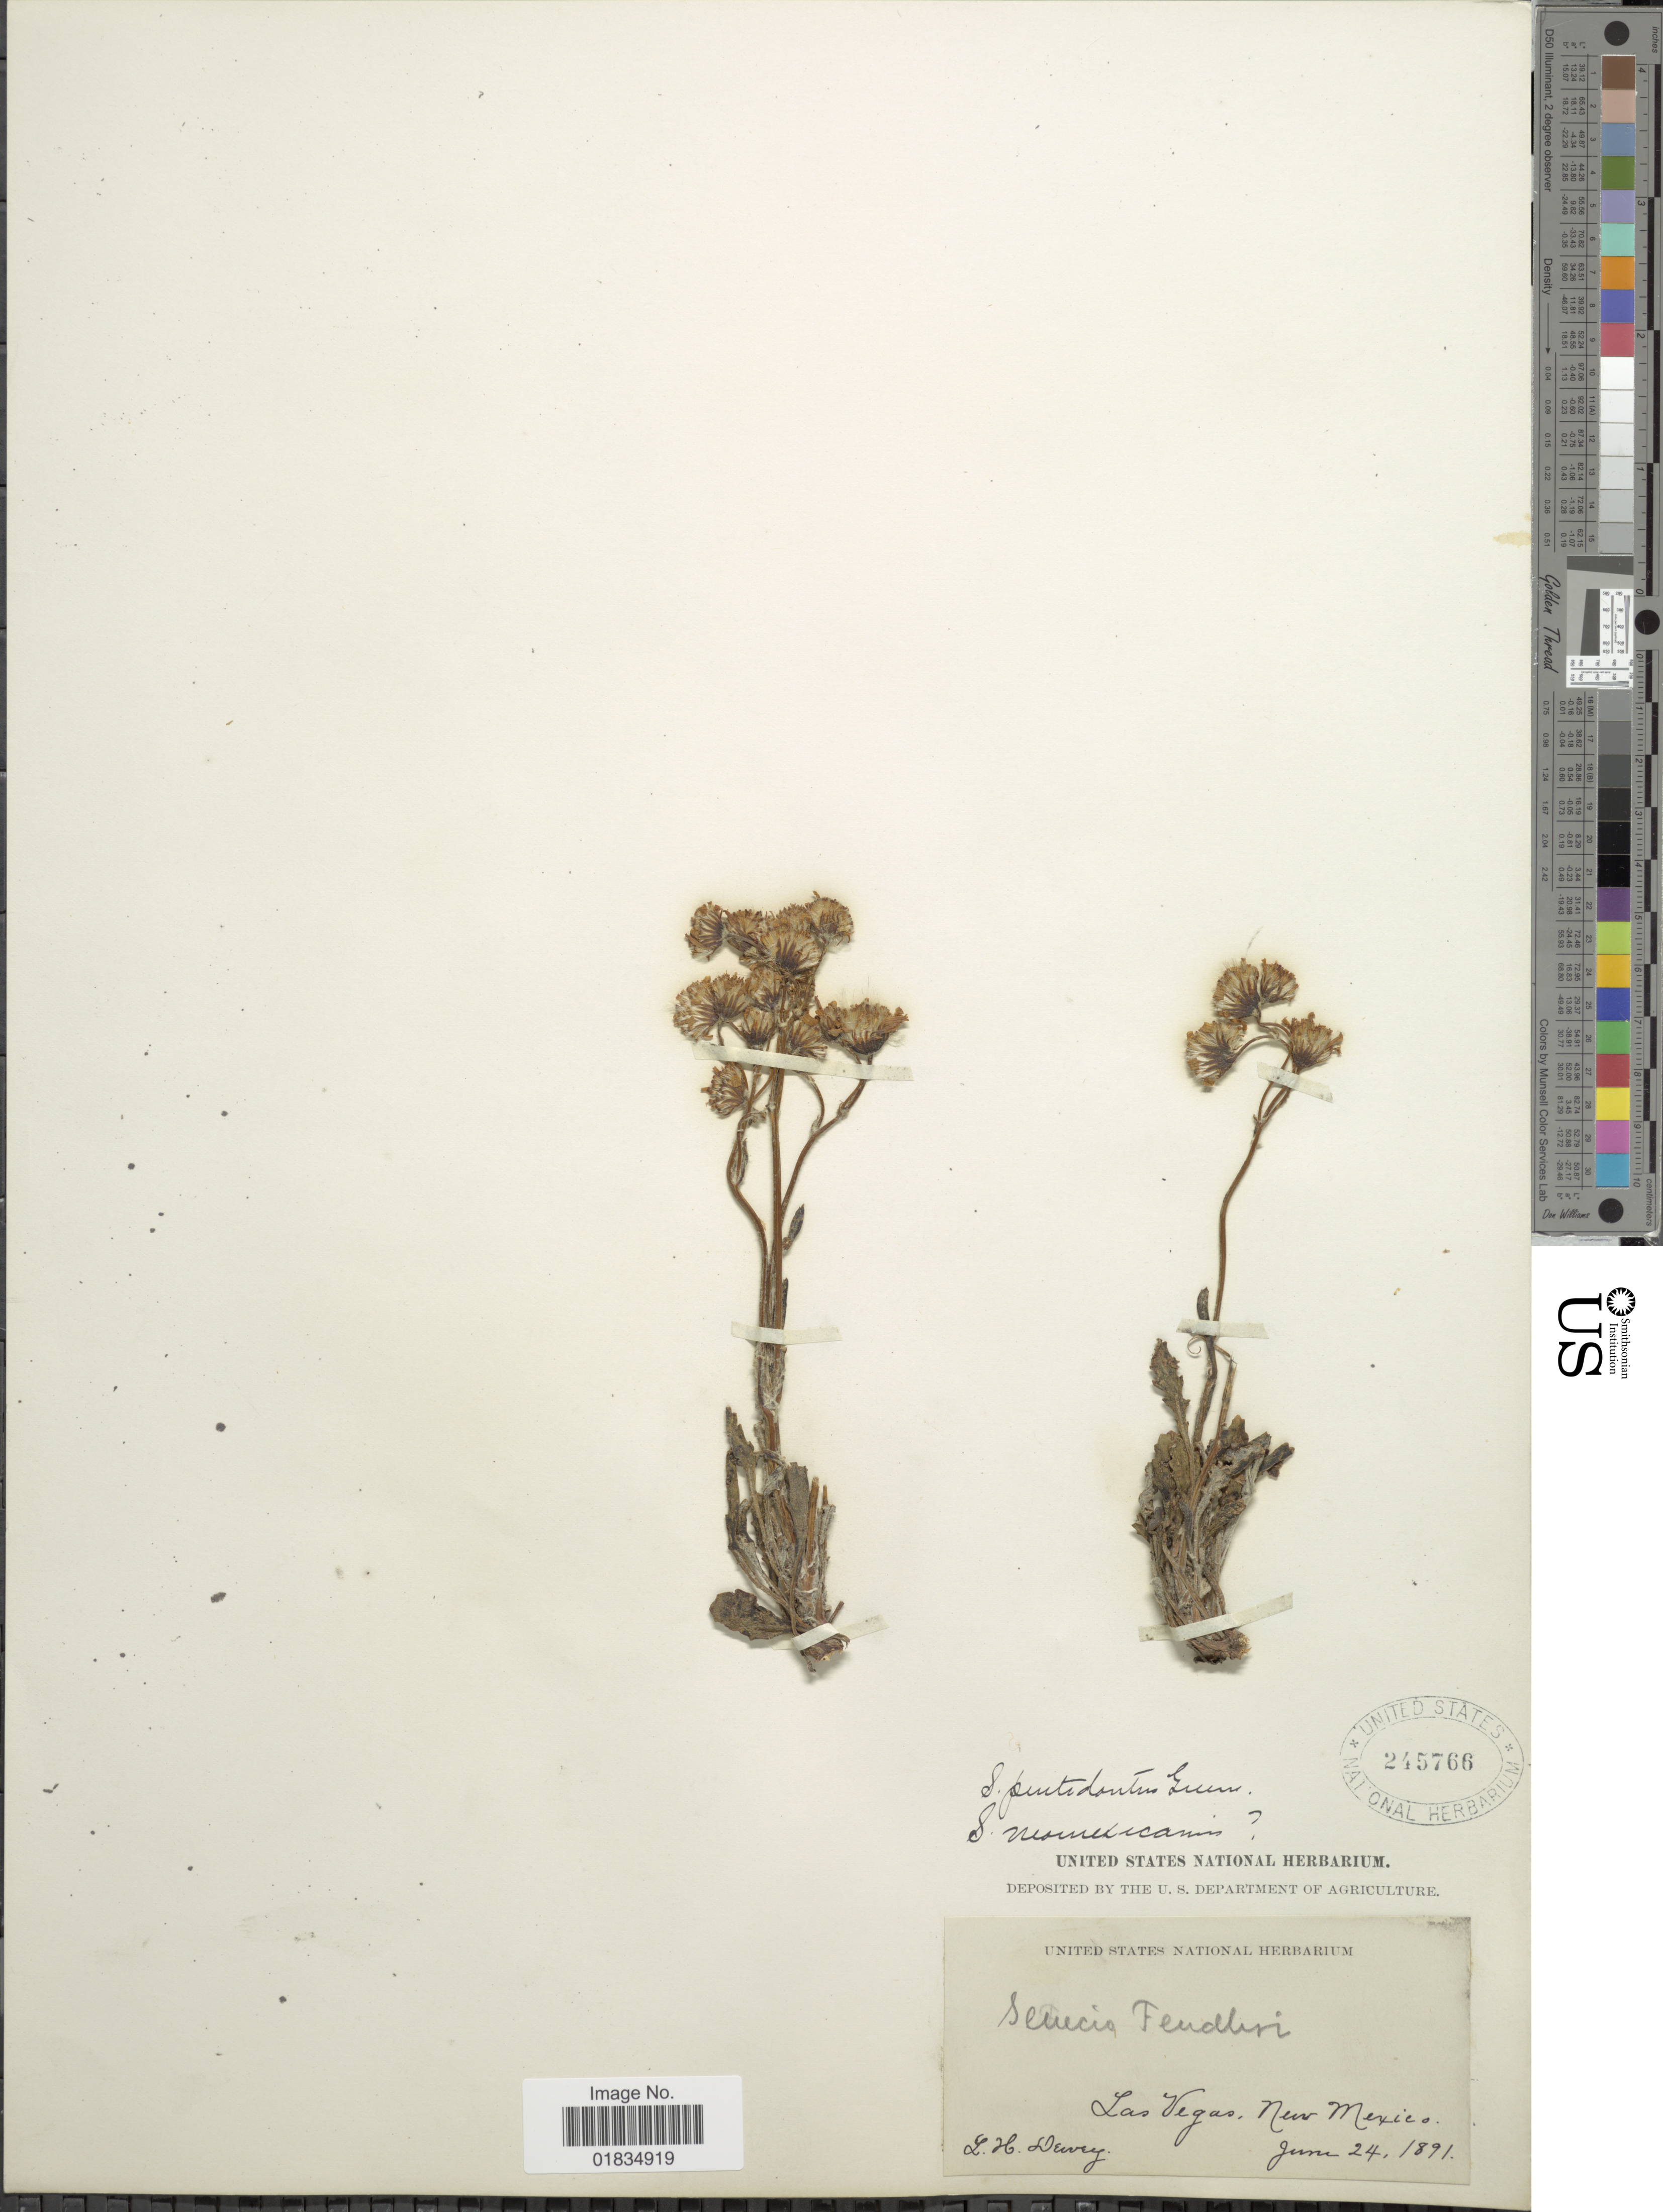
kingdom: Plantae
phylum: Tracheophyta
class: Magnoliopsida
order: Asterales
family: Asteraceae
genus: Senecio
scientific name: Senecio pentodontus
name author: Greene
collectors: L. H. Dewey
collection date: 1891-06-24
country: United States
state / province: New Mexico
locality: Las Vegas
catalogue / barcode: US 245766